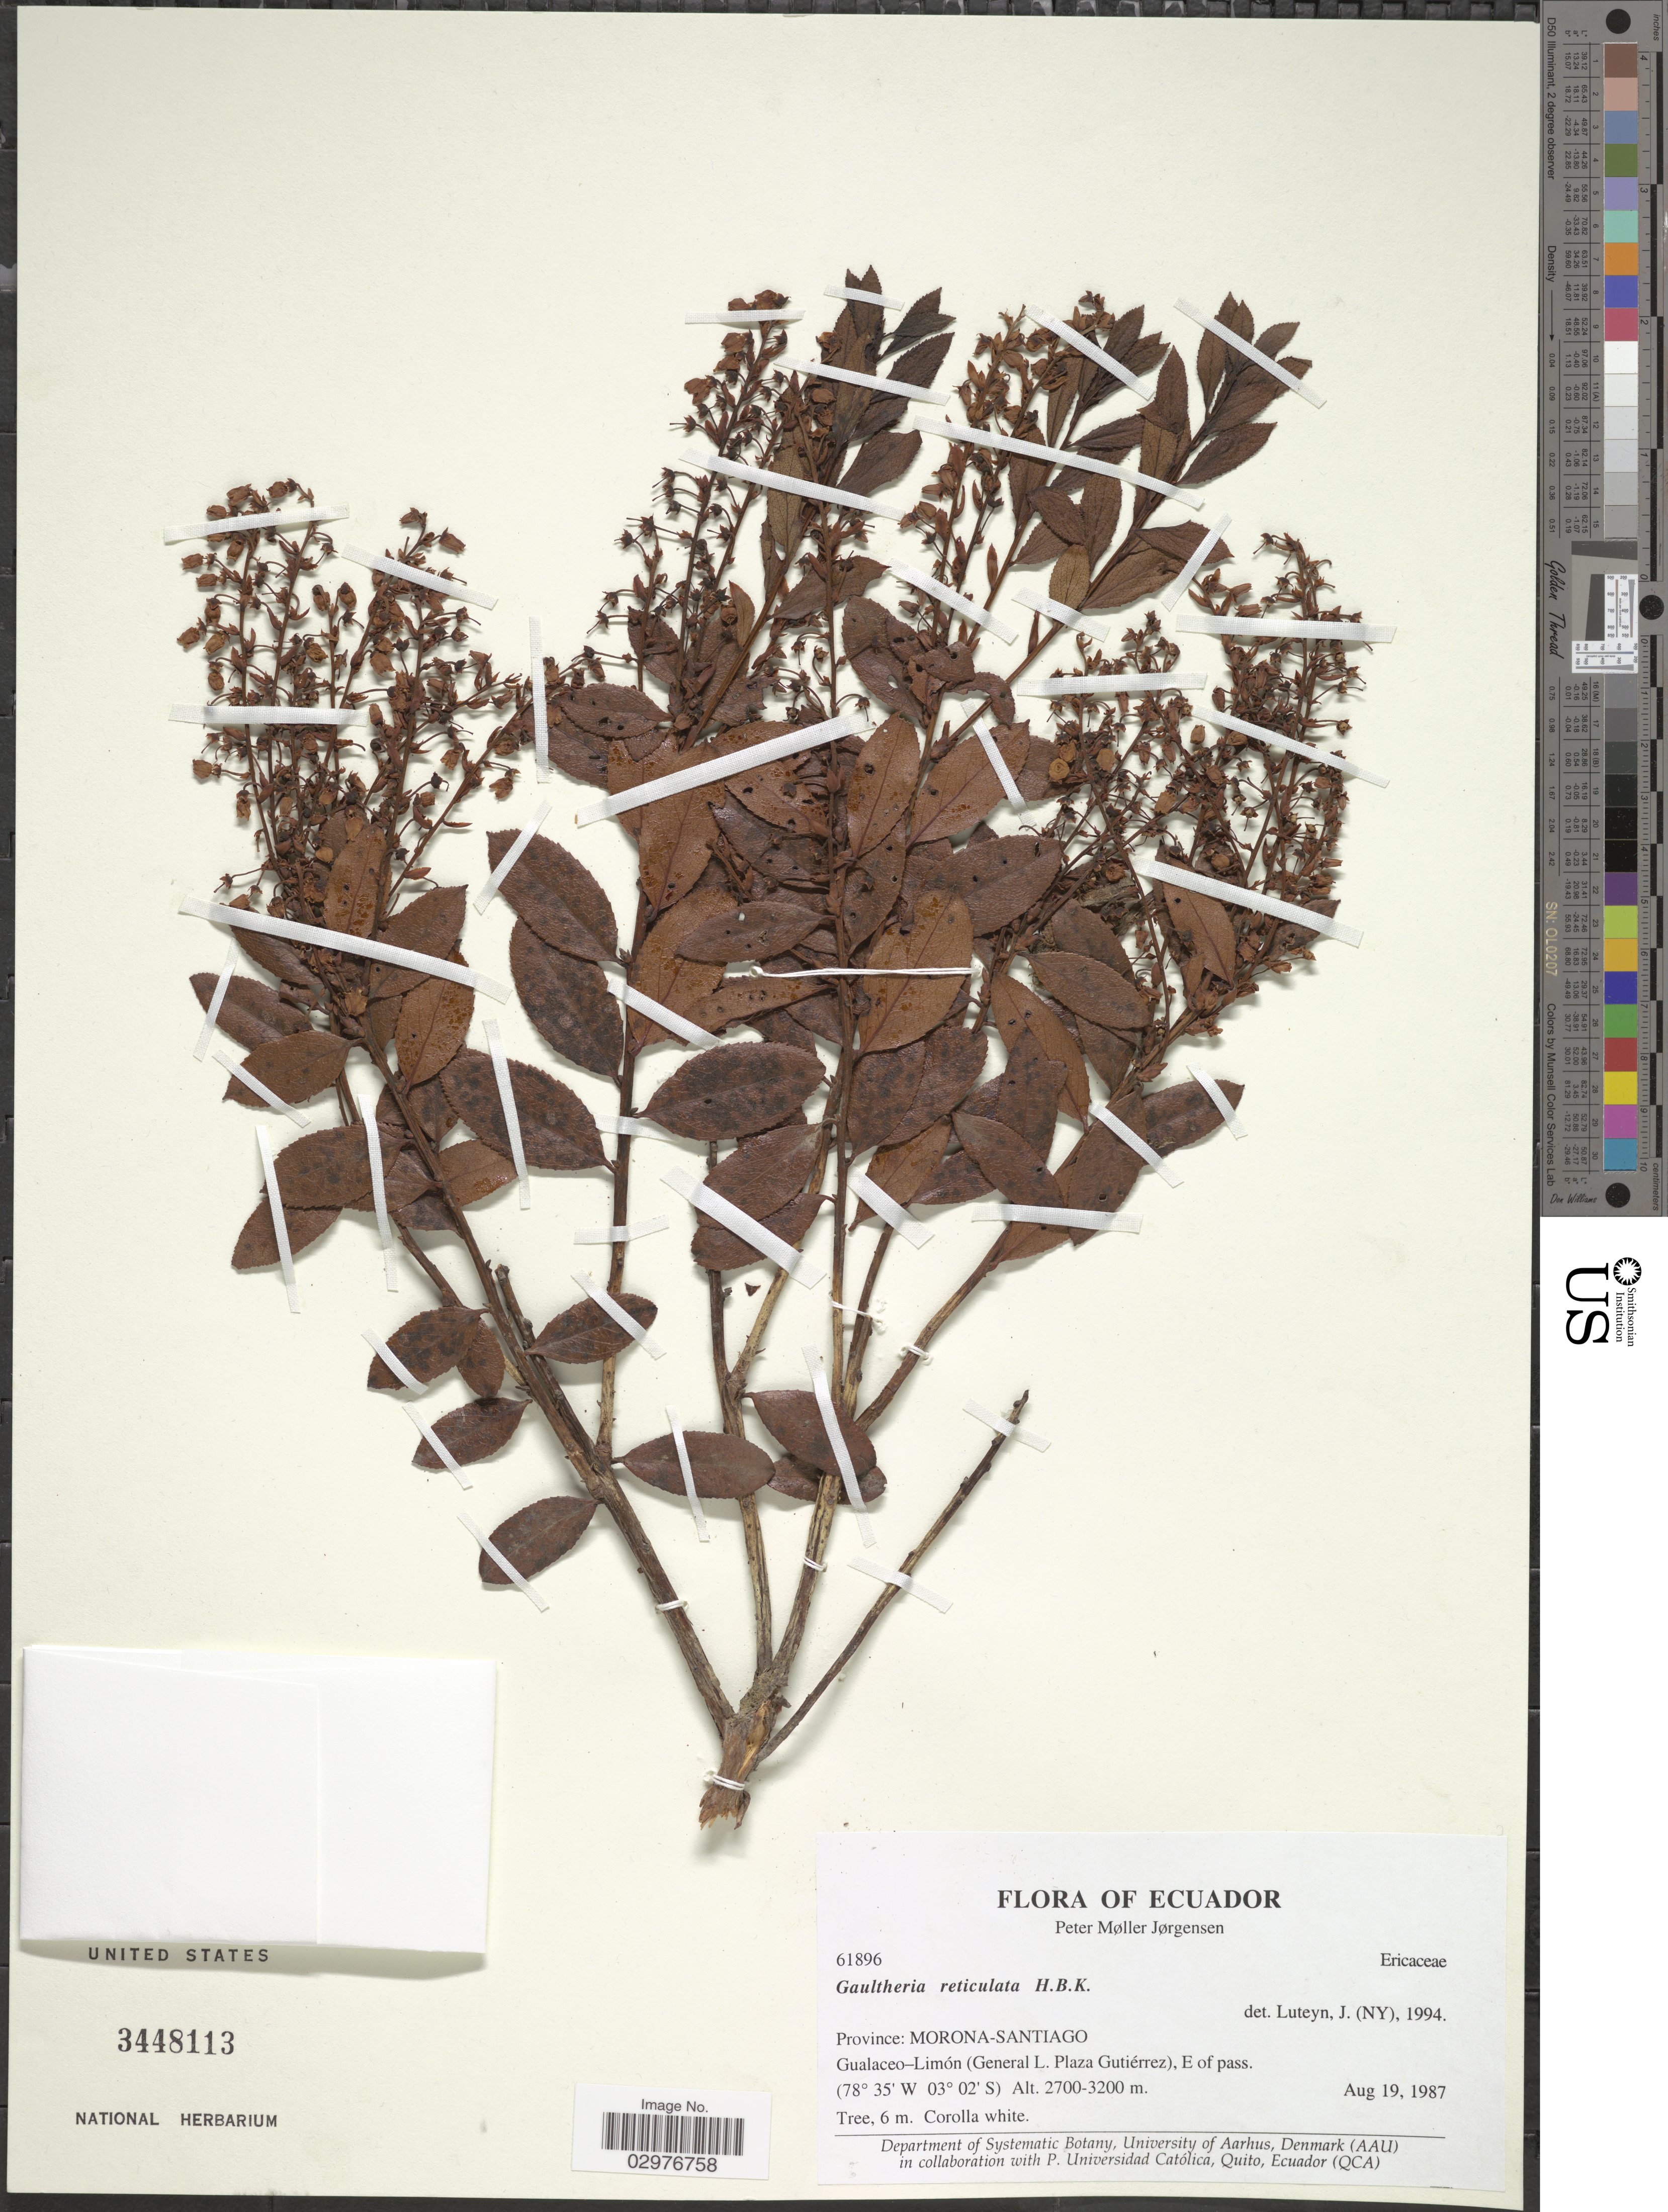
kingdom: Plantae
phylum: Tracheophyta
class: Magnoliopsida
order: Ericales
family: Ericaceae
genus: Gaultheria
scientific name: Gaultheria reticulata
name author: Kunth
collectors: P. M. Jørgensen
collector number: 61896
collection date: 1987-08-19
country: Ecuador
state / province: Morona-Santiago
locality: Gualaceo-Limón (General L. Plaza Gutiérrez), E of pass.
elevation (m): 2700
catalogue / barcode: US 3448113